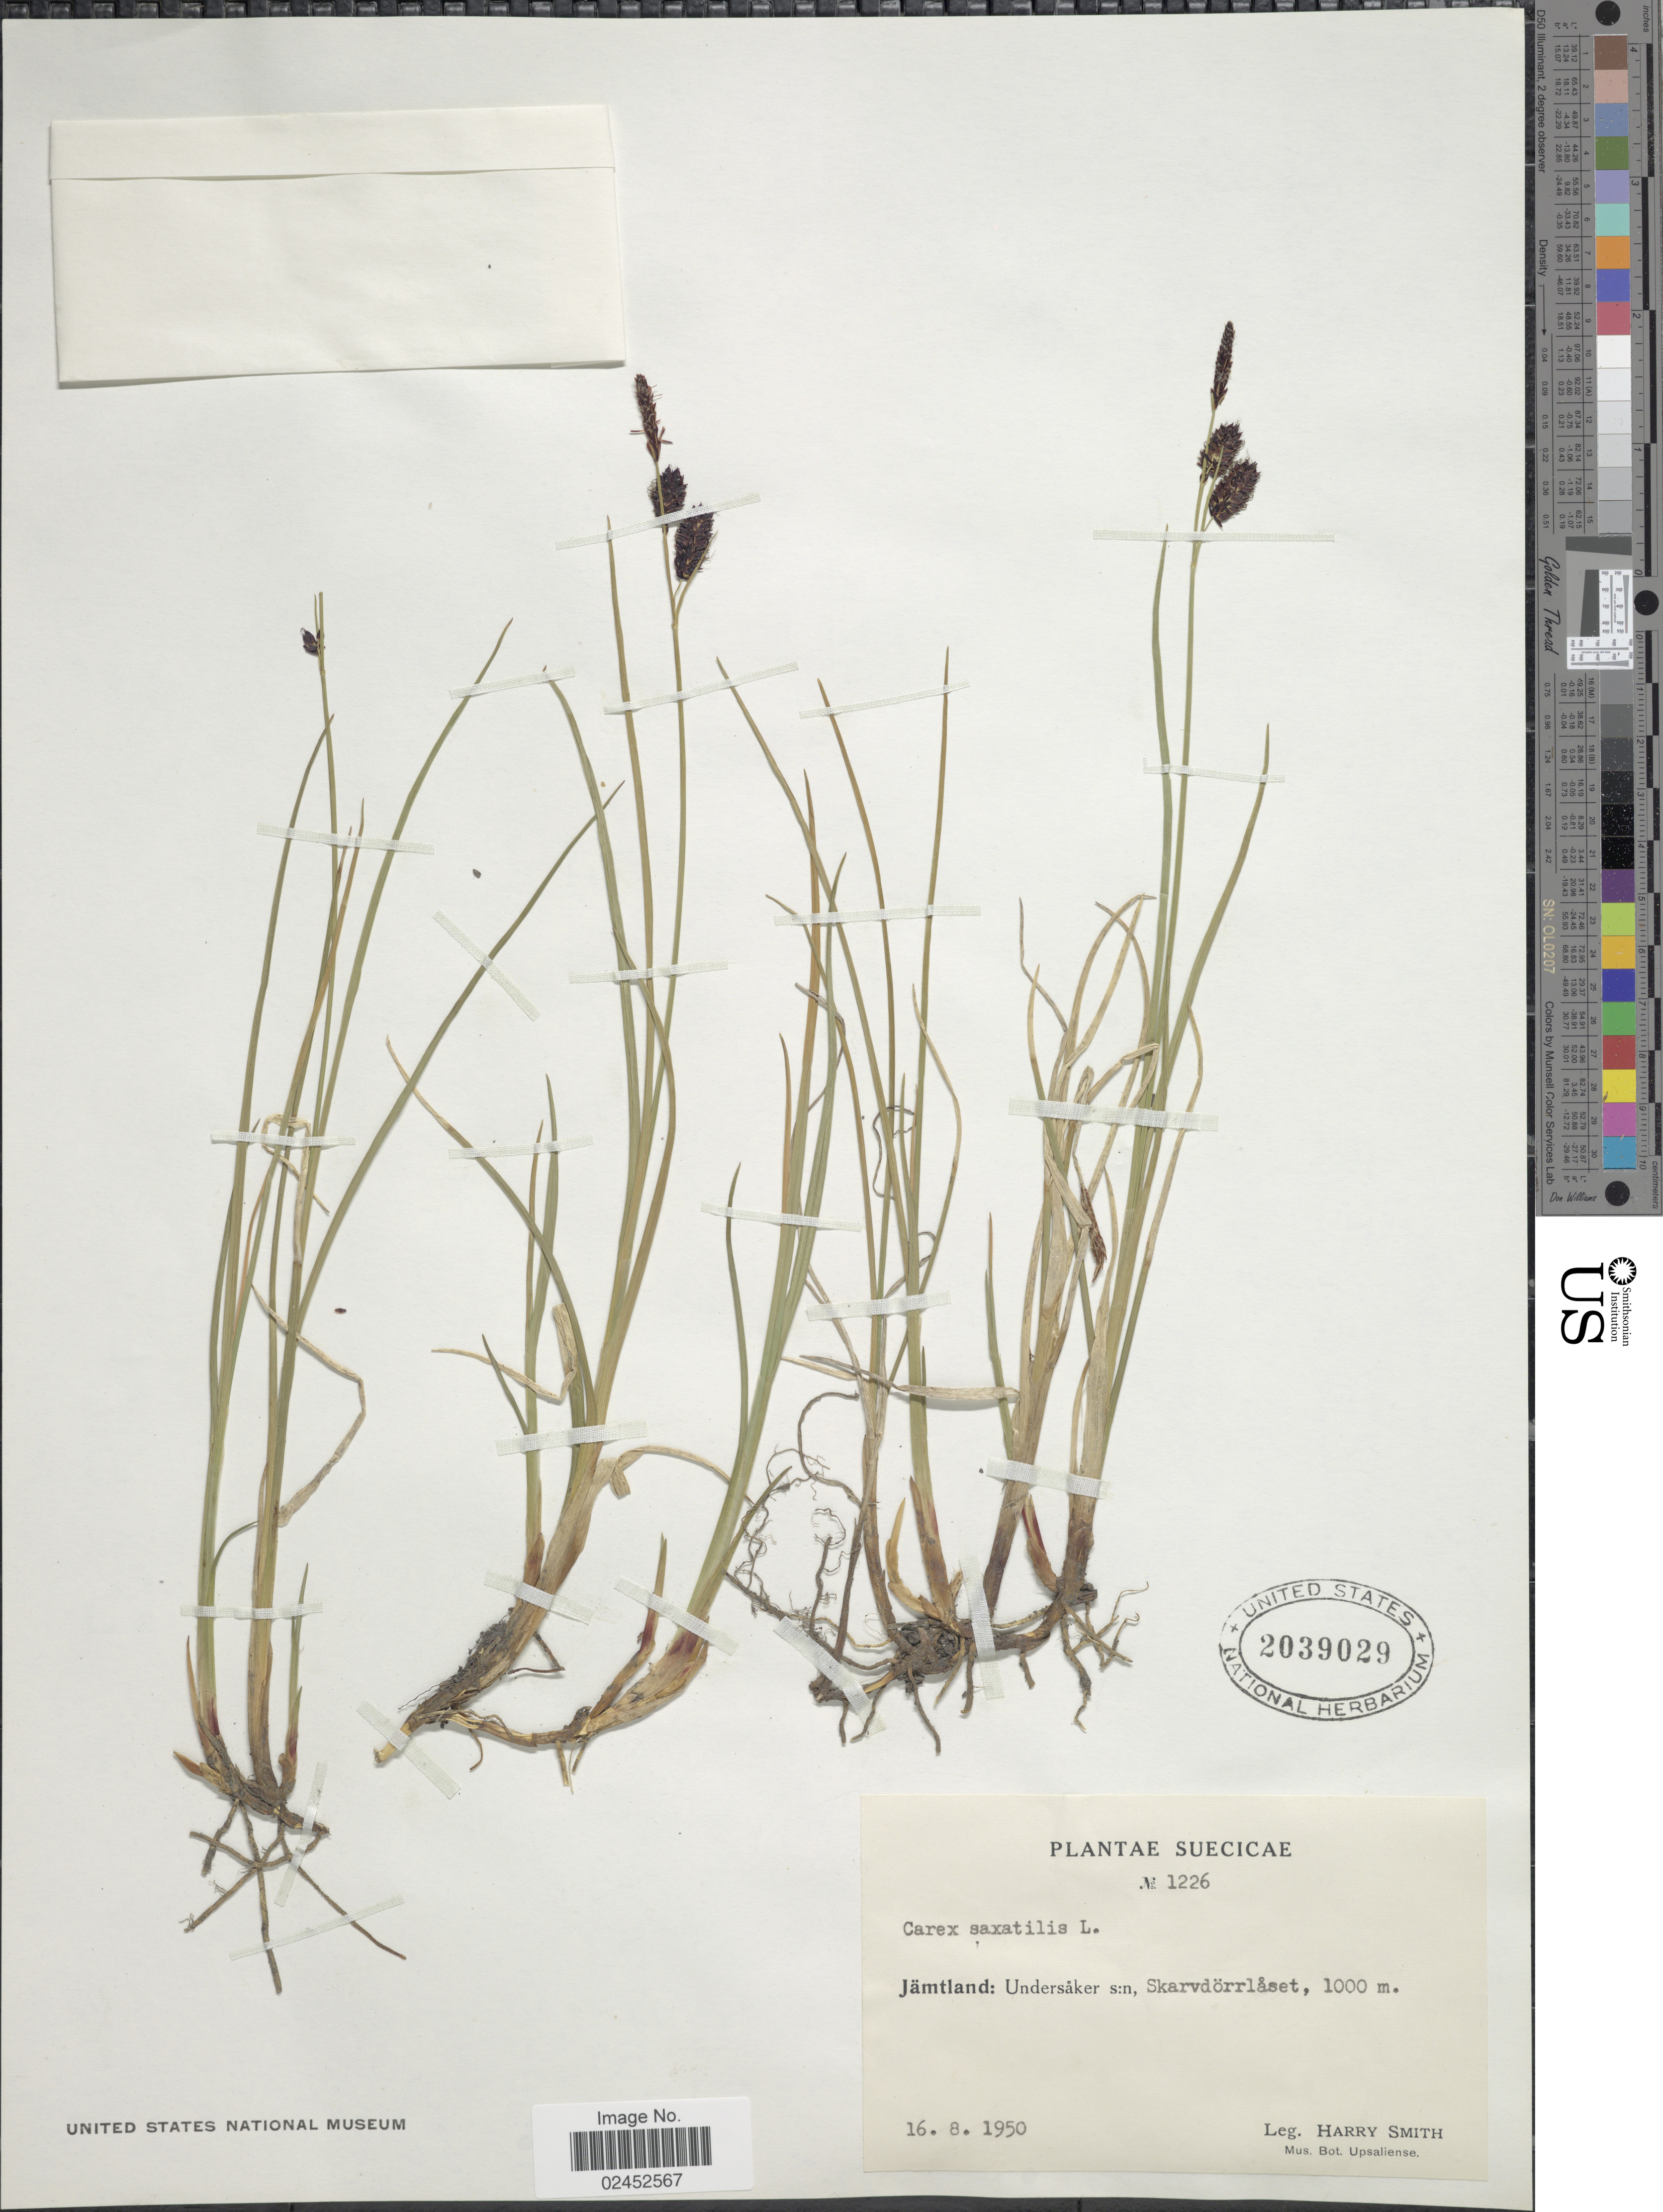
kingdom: Plantae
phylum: Tracheophyta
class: Liliopsida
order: Poales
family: Cyperaceae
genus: Carex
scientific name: Carex saxatilis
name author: L.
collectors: H. Smith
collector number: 1226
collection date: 1950-08-16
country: Sweden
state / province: Jämtland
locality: Suecicae, Undersaker s:n, Skarvdorrlaset.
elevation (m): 1000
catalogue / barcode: US 2039029